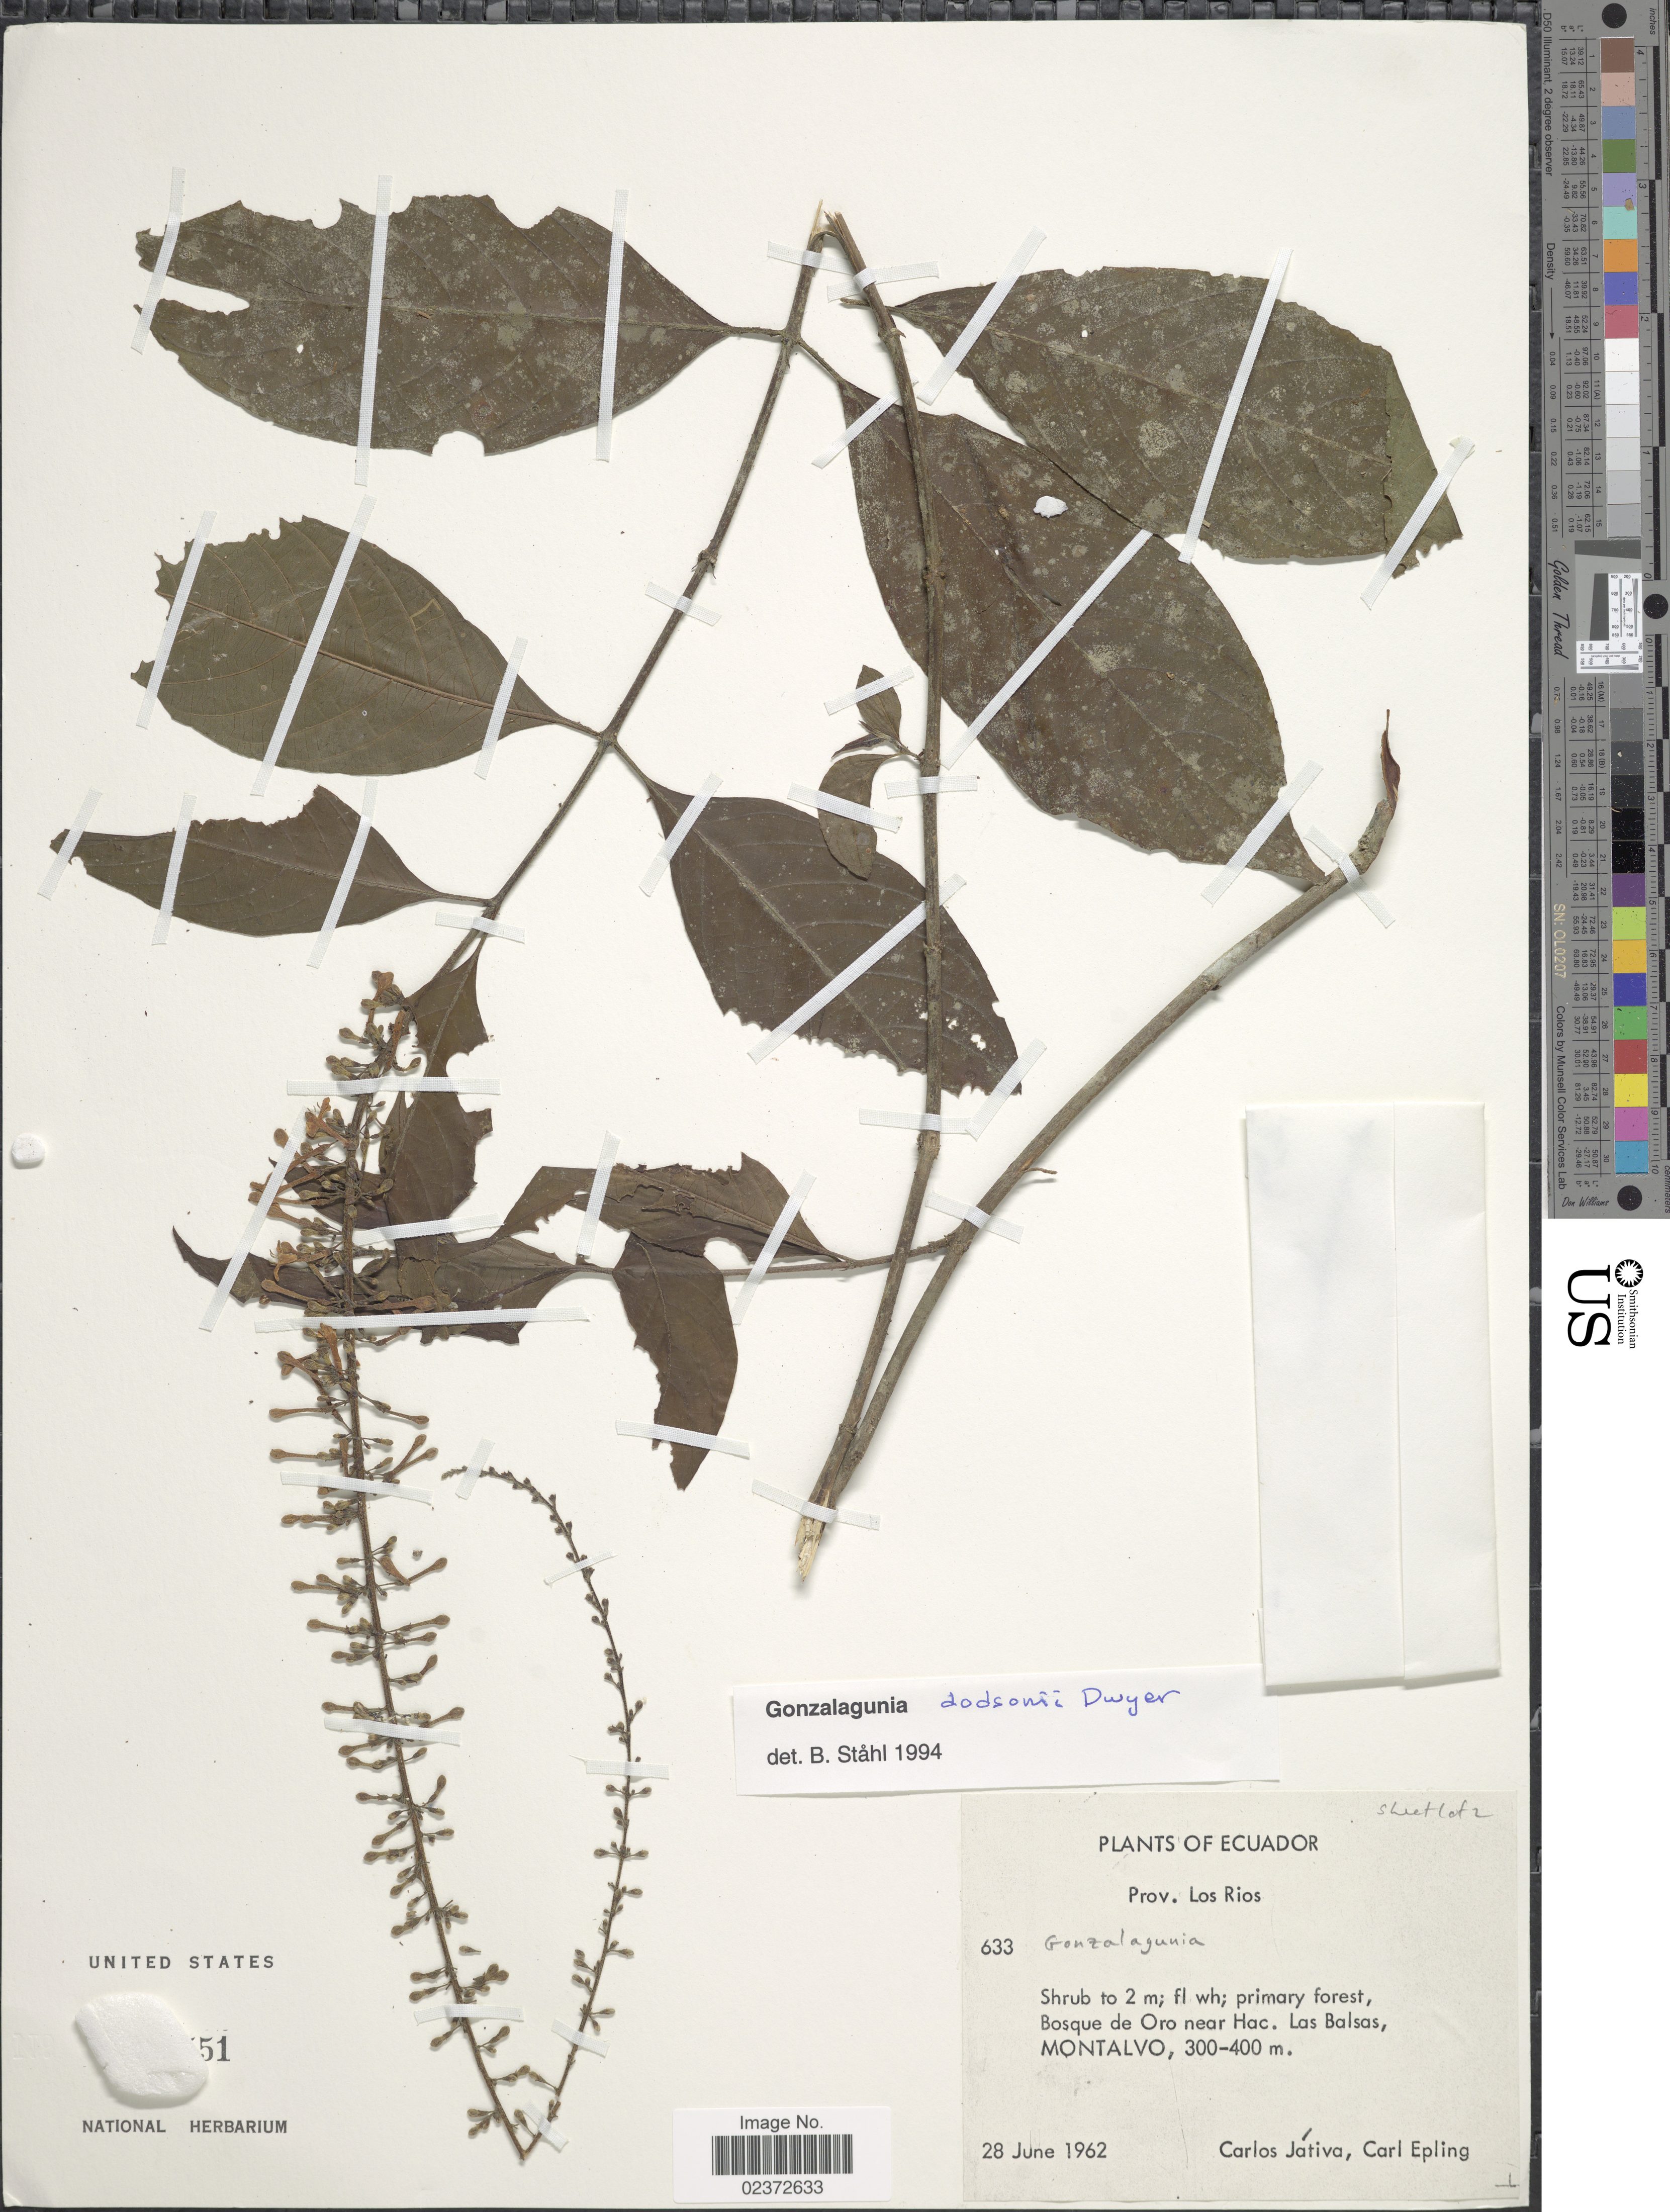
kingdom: Plantae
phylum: Tracheophyta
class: Magnoliopsida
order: Gentianales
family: Rubiaceae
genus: Gonzalagunia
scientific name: Gonzalagunia dodsonii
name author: Dwyer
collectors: C. D. Játiva & C. C. Epling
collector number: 633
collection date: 1962-06-28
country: Ecuador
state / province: Los Ríos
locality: Bosque de Oro near Hac. Las Balsas, Montalvo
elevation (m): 300